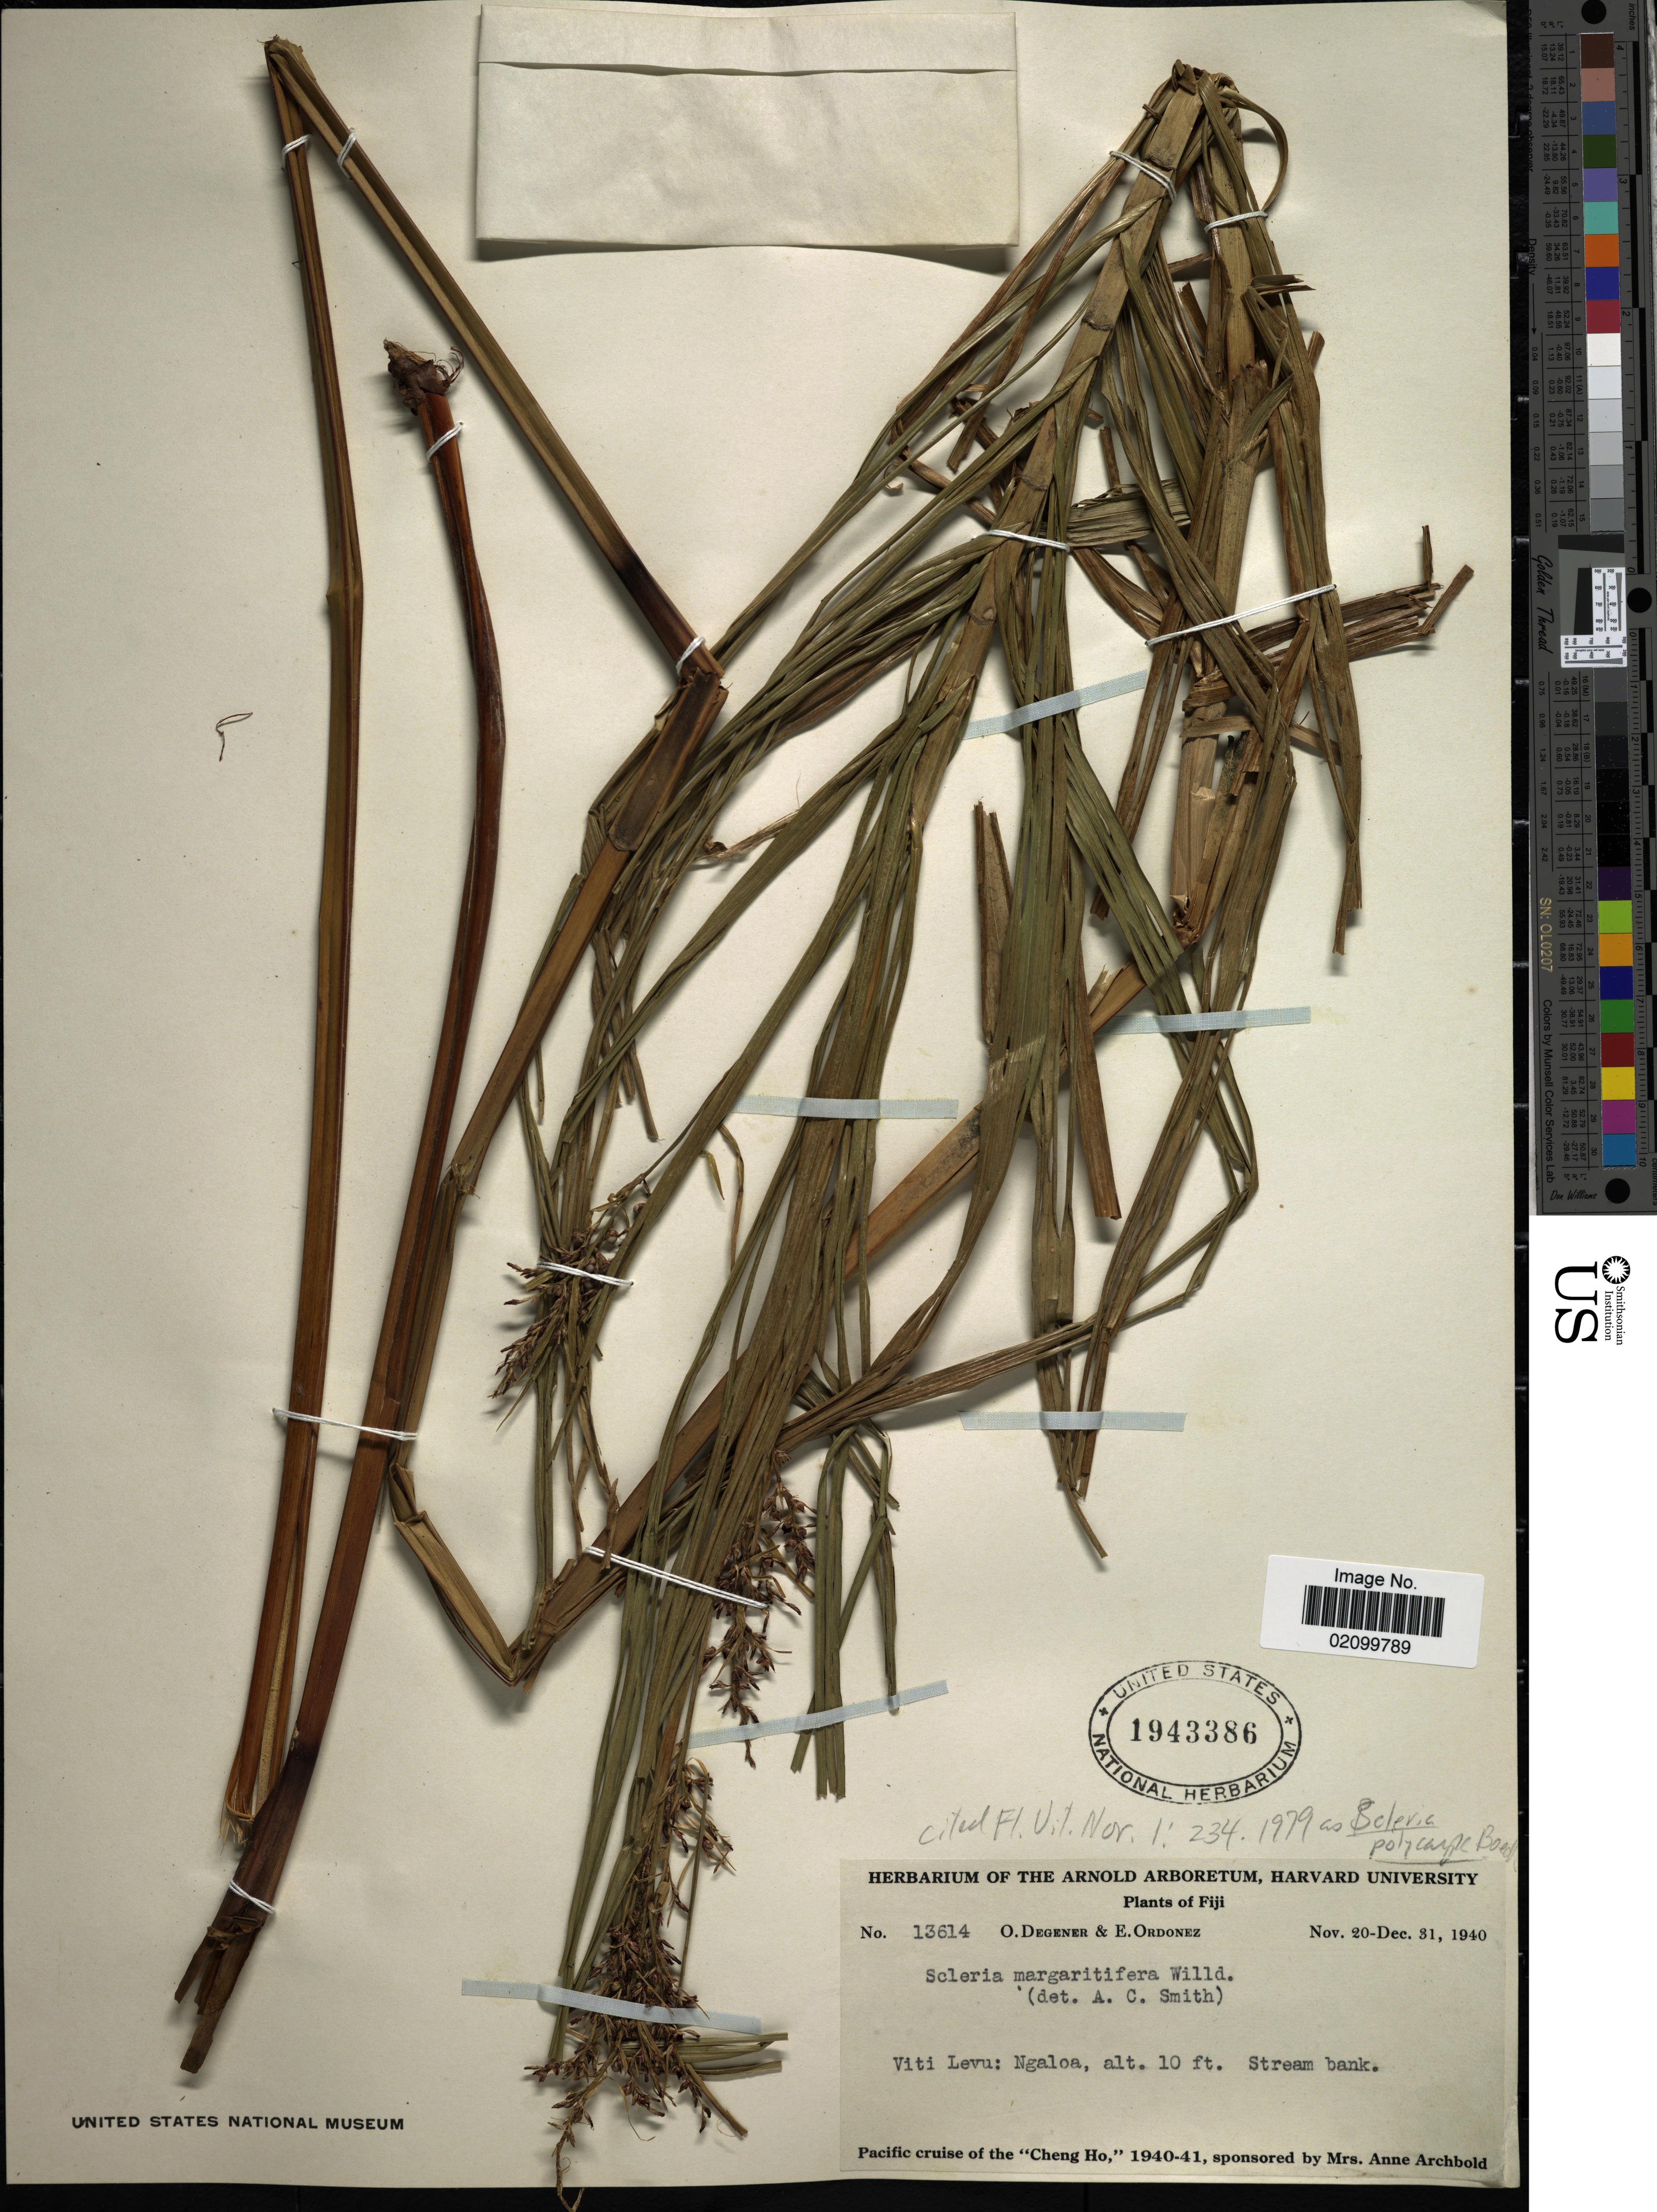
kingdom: Plantae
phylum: Tracheophyta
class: Liliopsida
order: Poales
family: Cyperaceae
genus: Scleria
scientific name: Scleria polycarpa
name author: Boeckeler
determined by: Strong, Mark T., (BOT), Smithsonian Institution - National Museum of Natural History (UNITED STATES)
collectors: O. Degener & E. Ordonez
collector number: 13614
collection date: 1940-11-20/1940-12-31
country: Fiji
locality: Viti Levu: Ngaloa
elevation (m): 3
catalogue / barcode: US 1943386